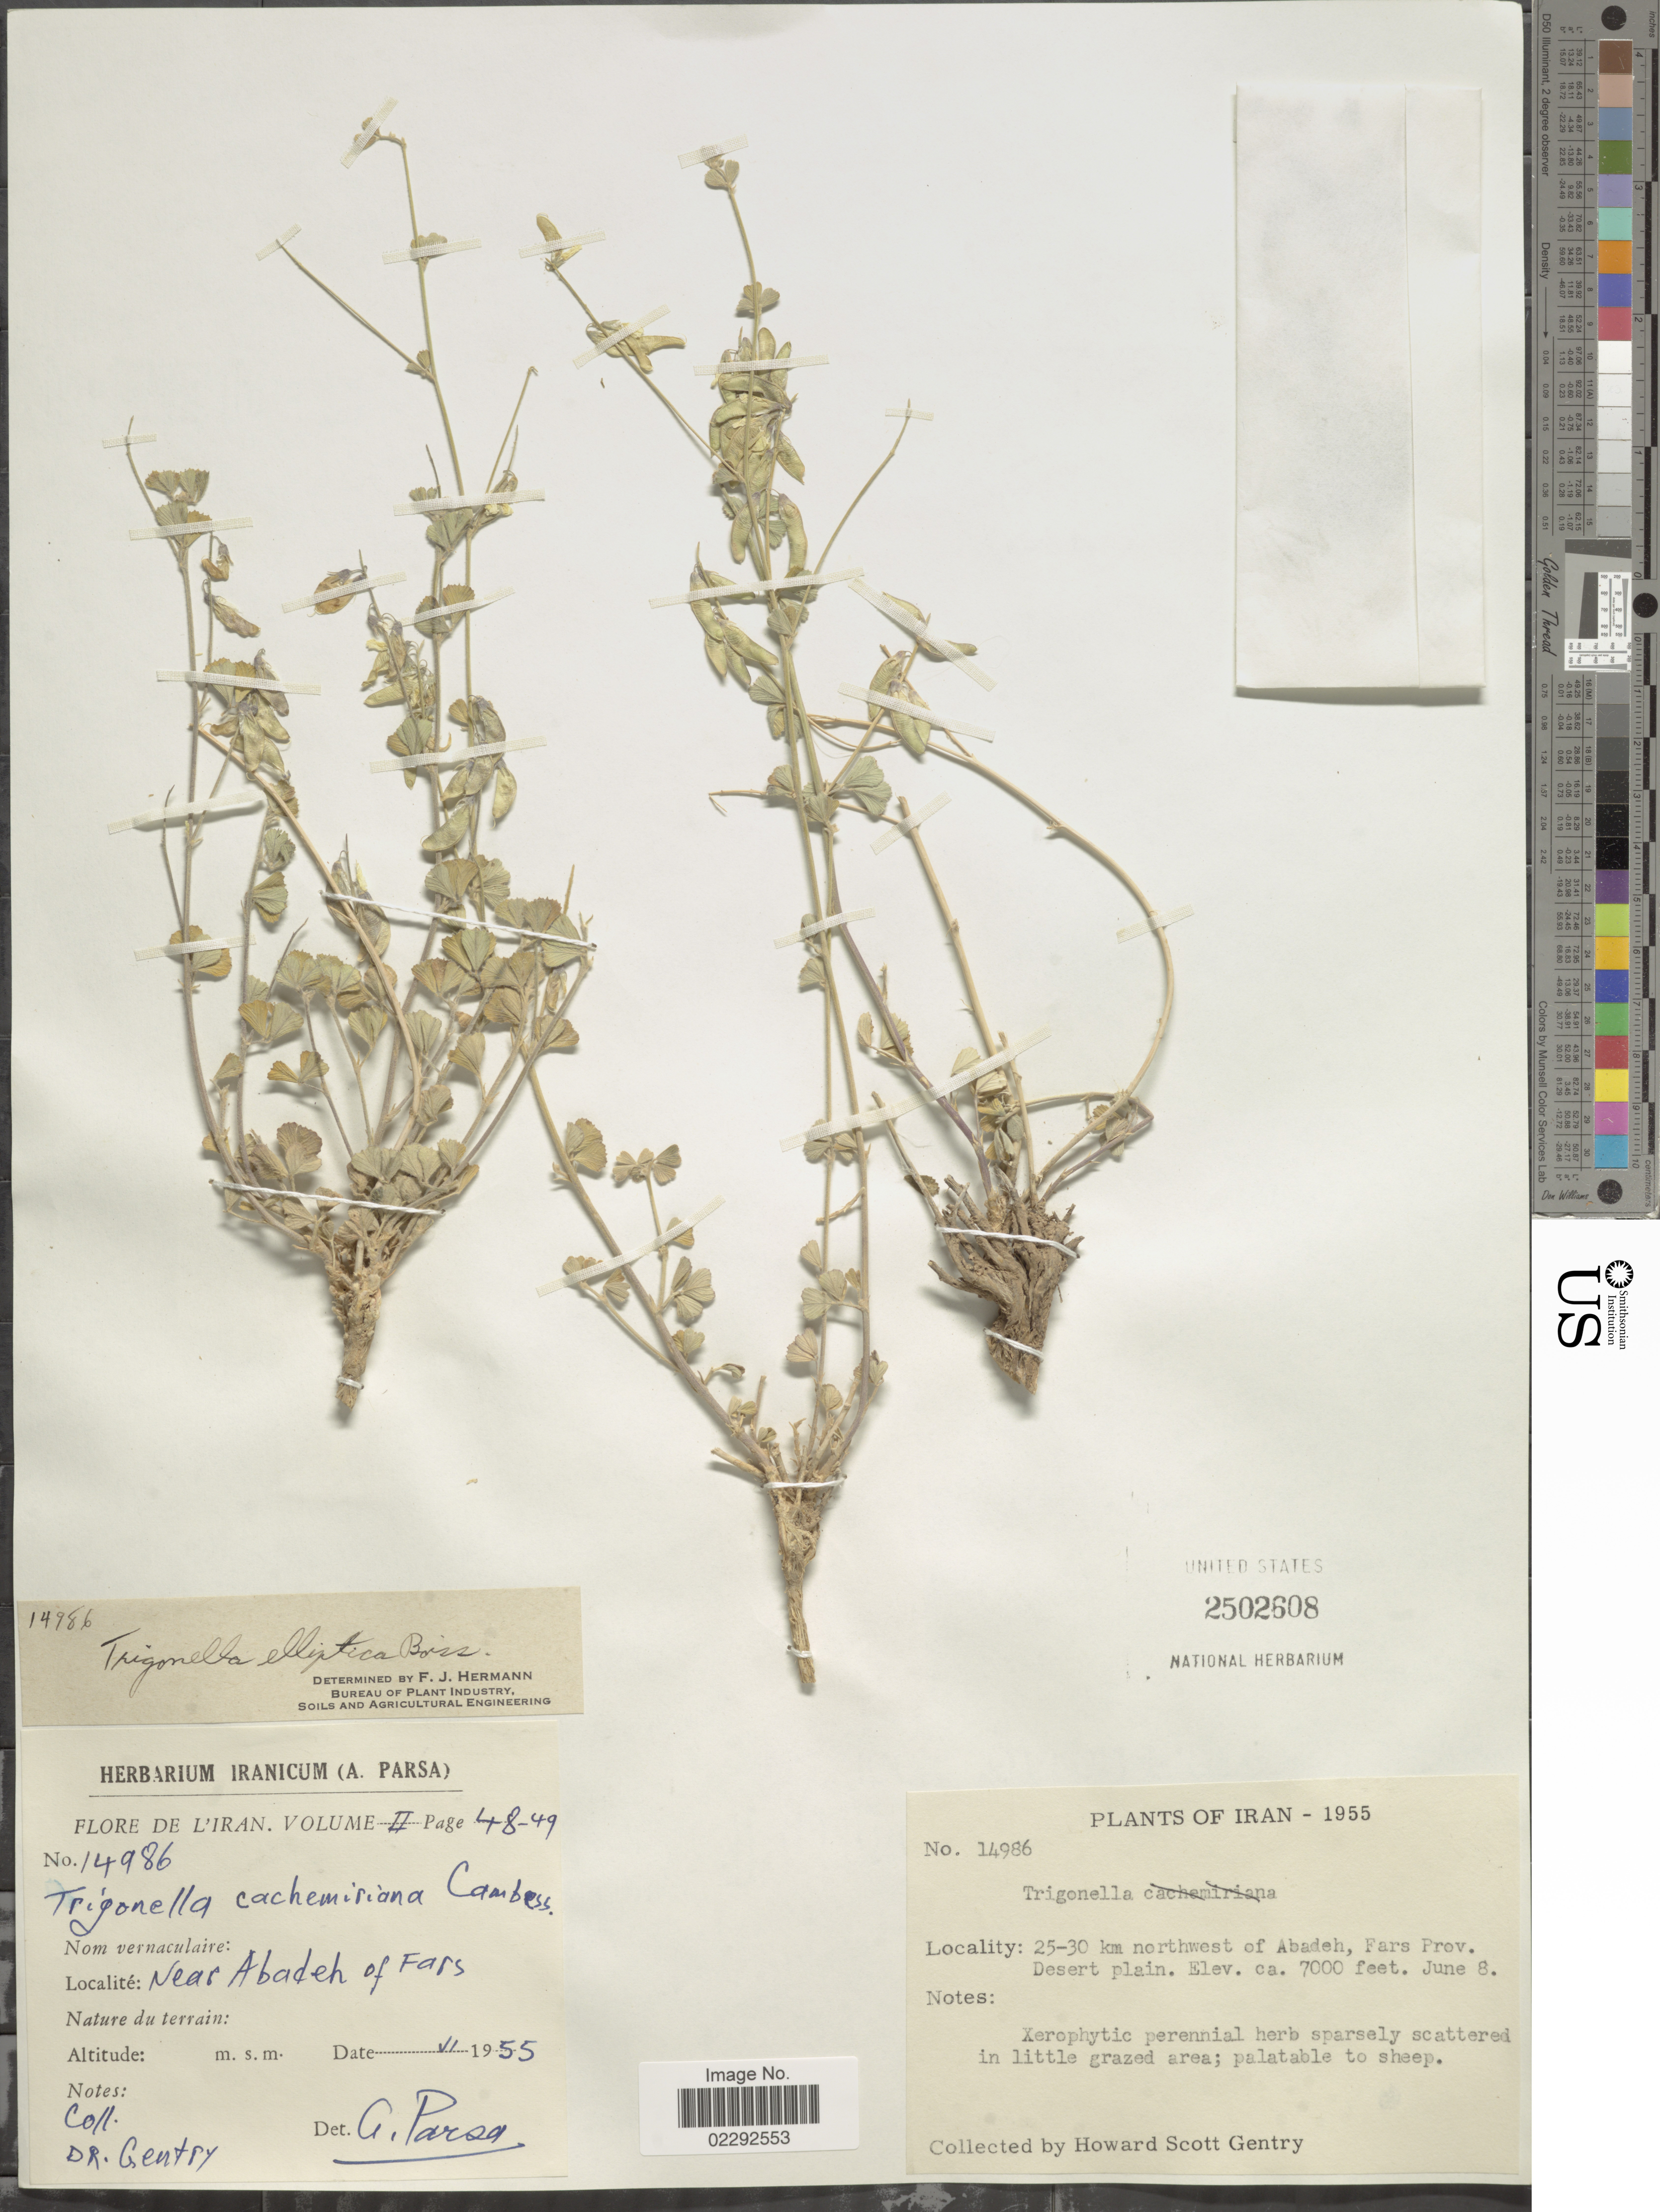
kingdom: Plantae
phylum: Tracheophyta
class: Magnoliopsida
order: Fabales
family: Fabaceae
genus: Trigonella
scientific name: Trigonella elliptica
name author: Boiss.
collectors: H. S. Gentry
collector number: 14986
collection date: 1955-06-08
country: Iran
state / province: Fars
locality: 25-30 km northwest of Abadeh, Desert plain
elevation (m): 2134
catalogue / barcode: US 2502608